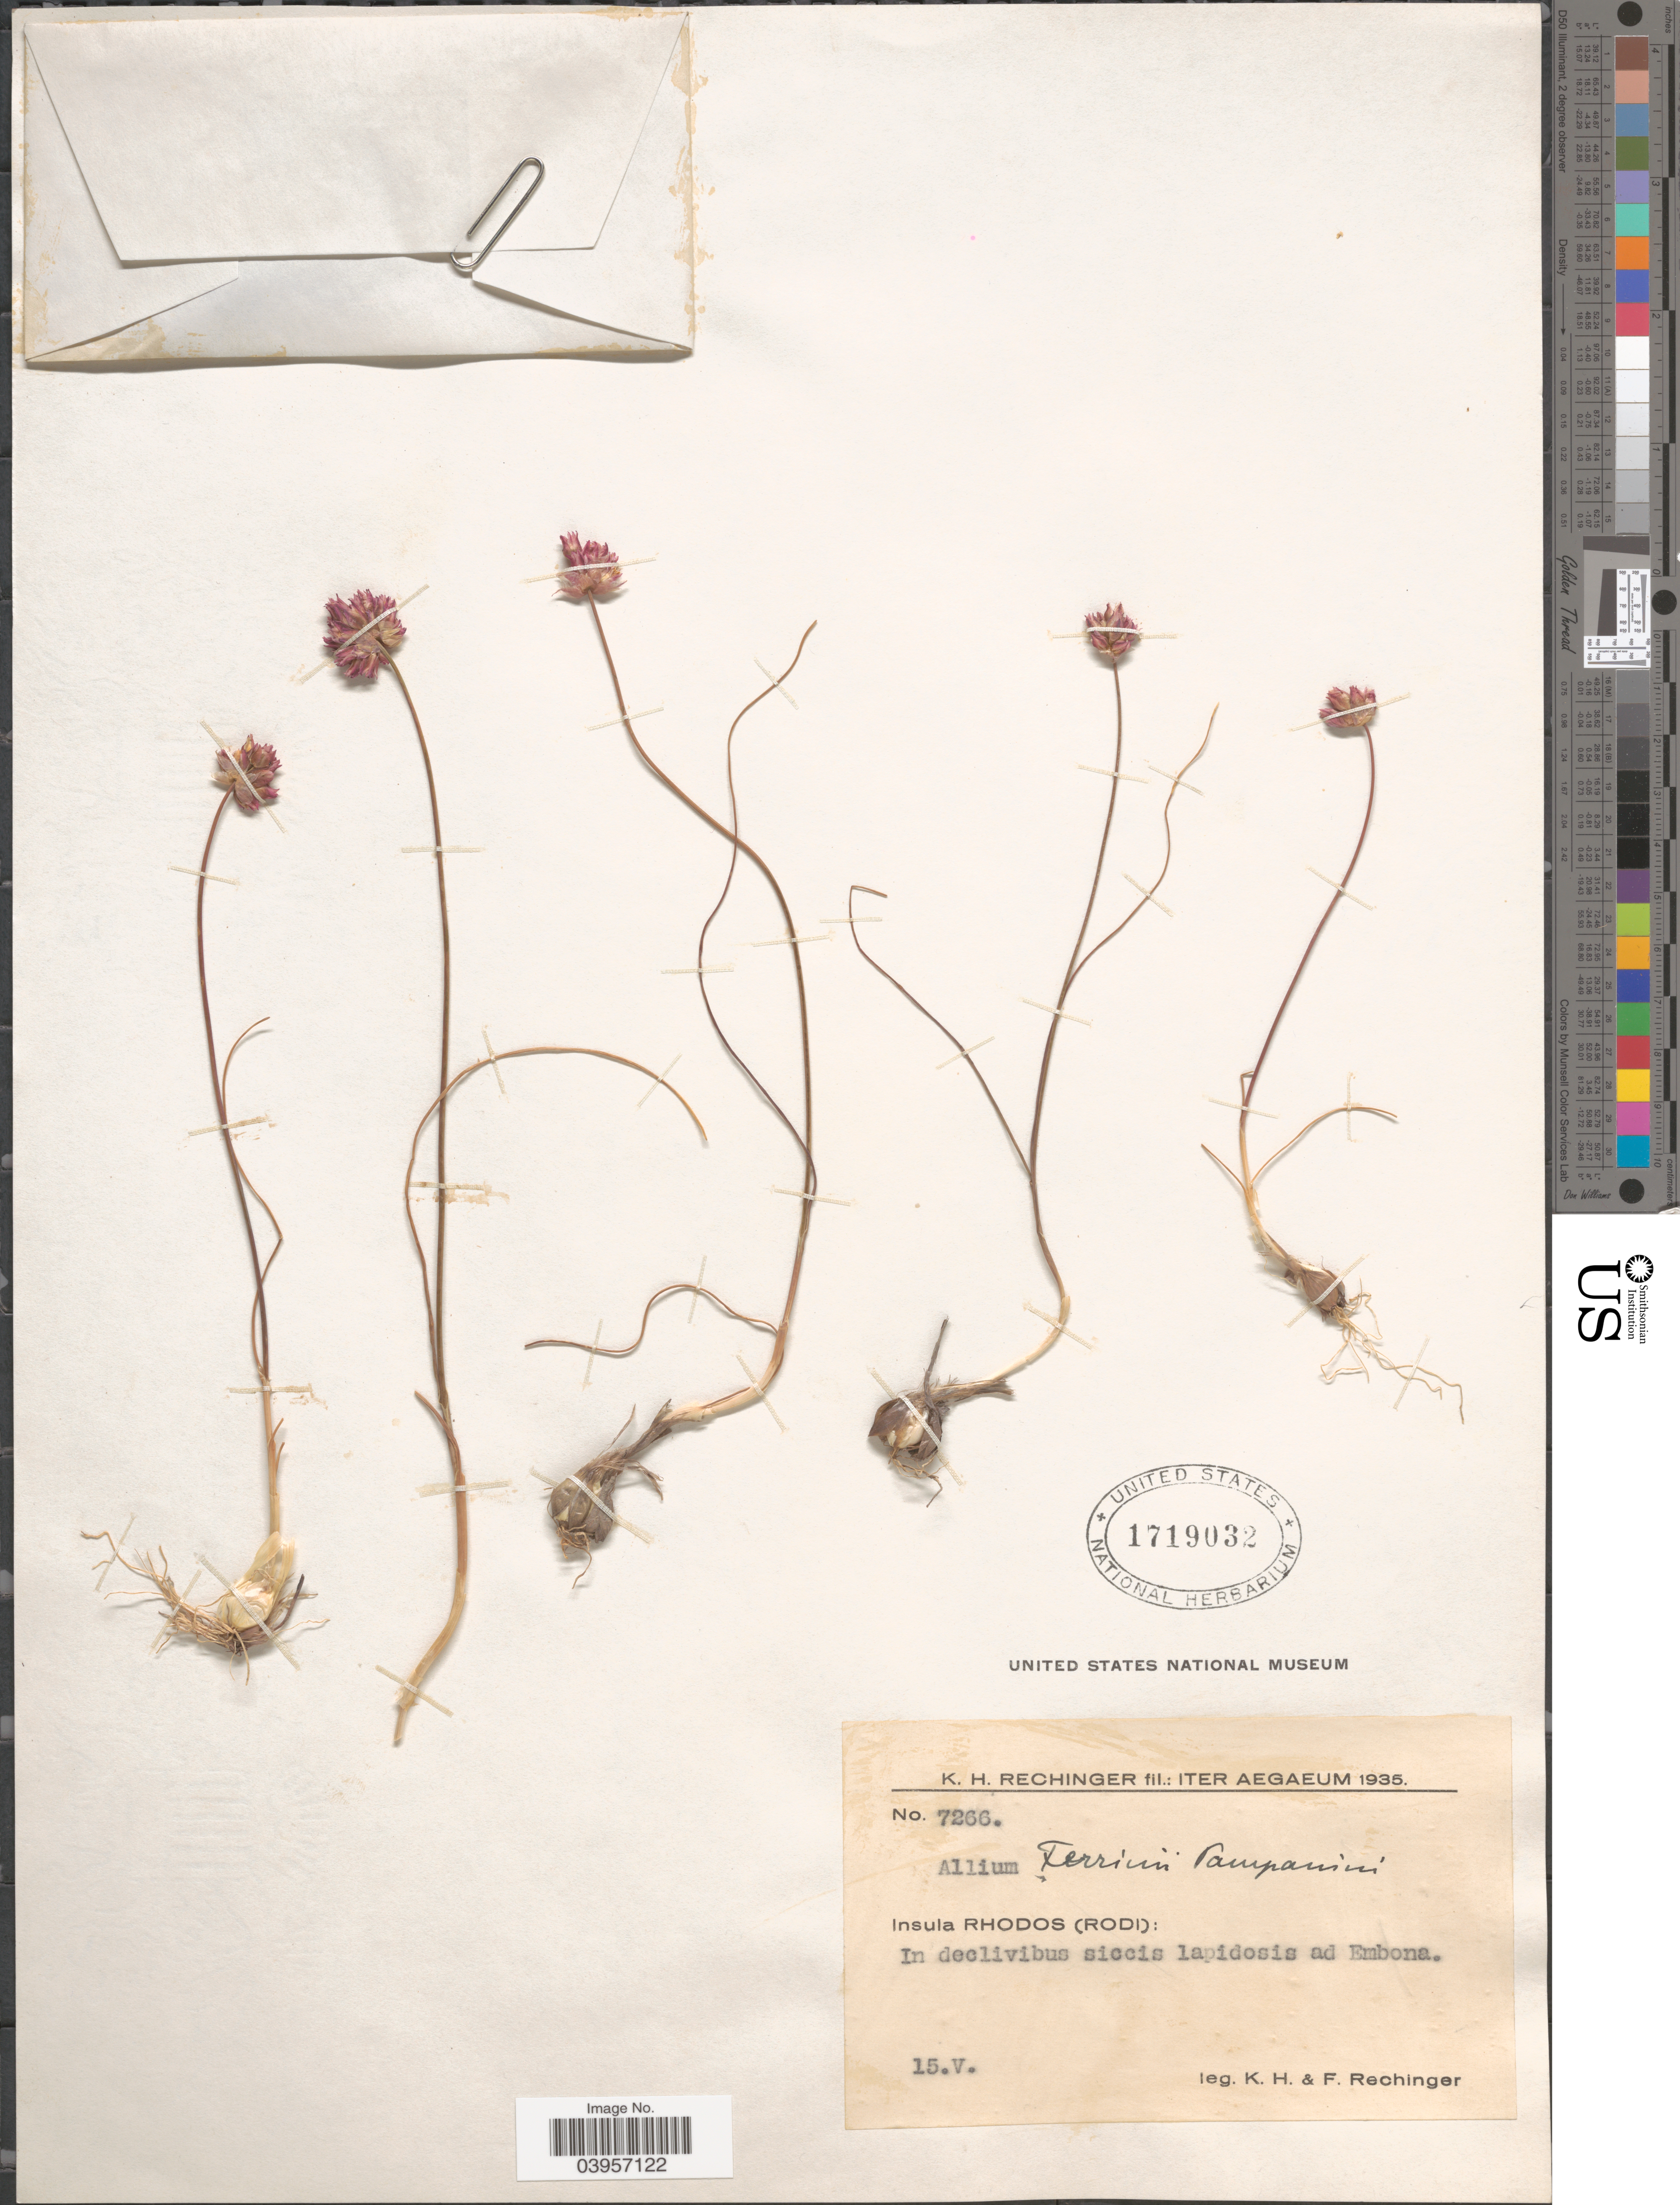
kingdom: Plantae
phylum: Tracheophyta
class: Liliopsida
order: Asparagales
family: Amaryllidaceae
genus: Allium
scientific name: Allium ferrinii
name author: Pamp.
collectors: K. H. Rechinger & F. Rechinger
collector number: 7266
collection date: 1935-05-15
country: Greece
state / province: South Aegean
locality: Insula Rhodos (Rodi): In declivibus siccis lapidosis ad Embona.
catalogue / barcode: US 1719032